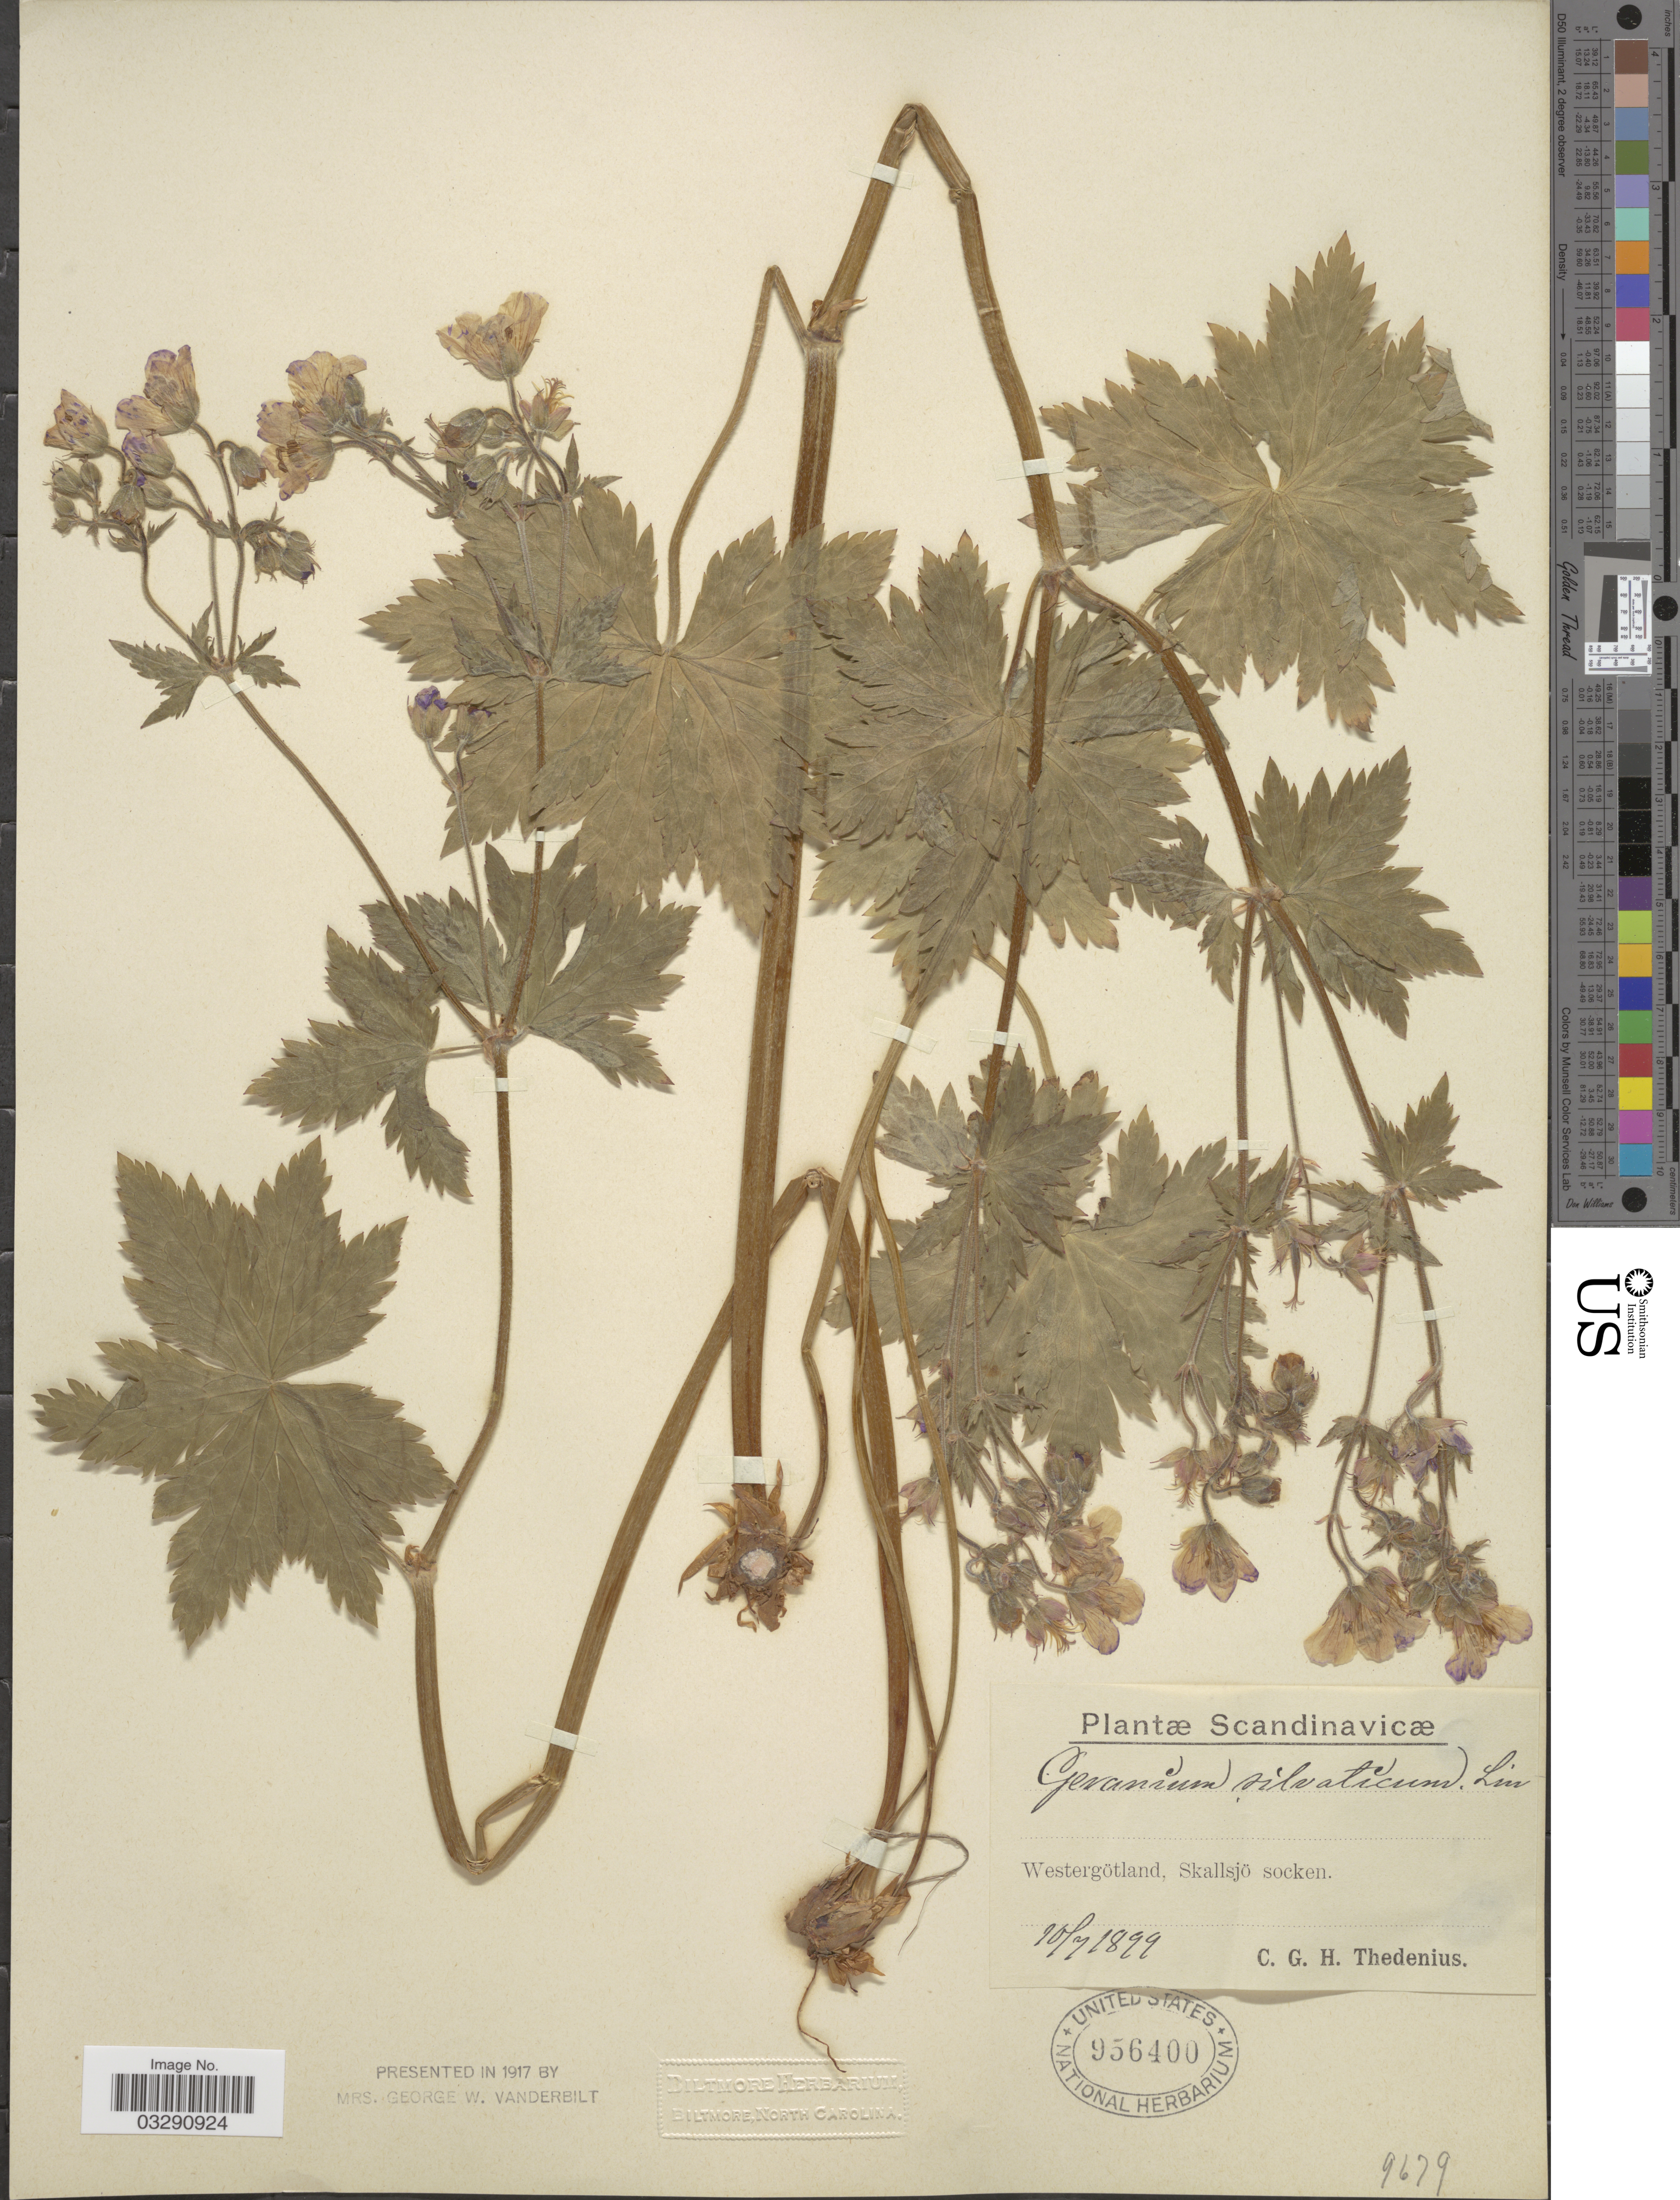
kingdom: Plantae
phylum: Tracheophyta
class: Magnoliopsida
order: Geraniales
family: Geraniaceae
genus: Geranium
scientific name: Geranium silvaticum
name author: L.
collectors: C. Thedenius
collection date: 1899-07-20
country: Sweden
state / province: Västra Götaland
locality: Scandinavicæ, Westergötland, Skallsjö socken.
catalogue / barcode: US 956400